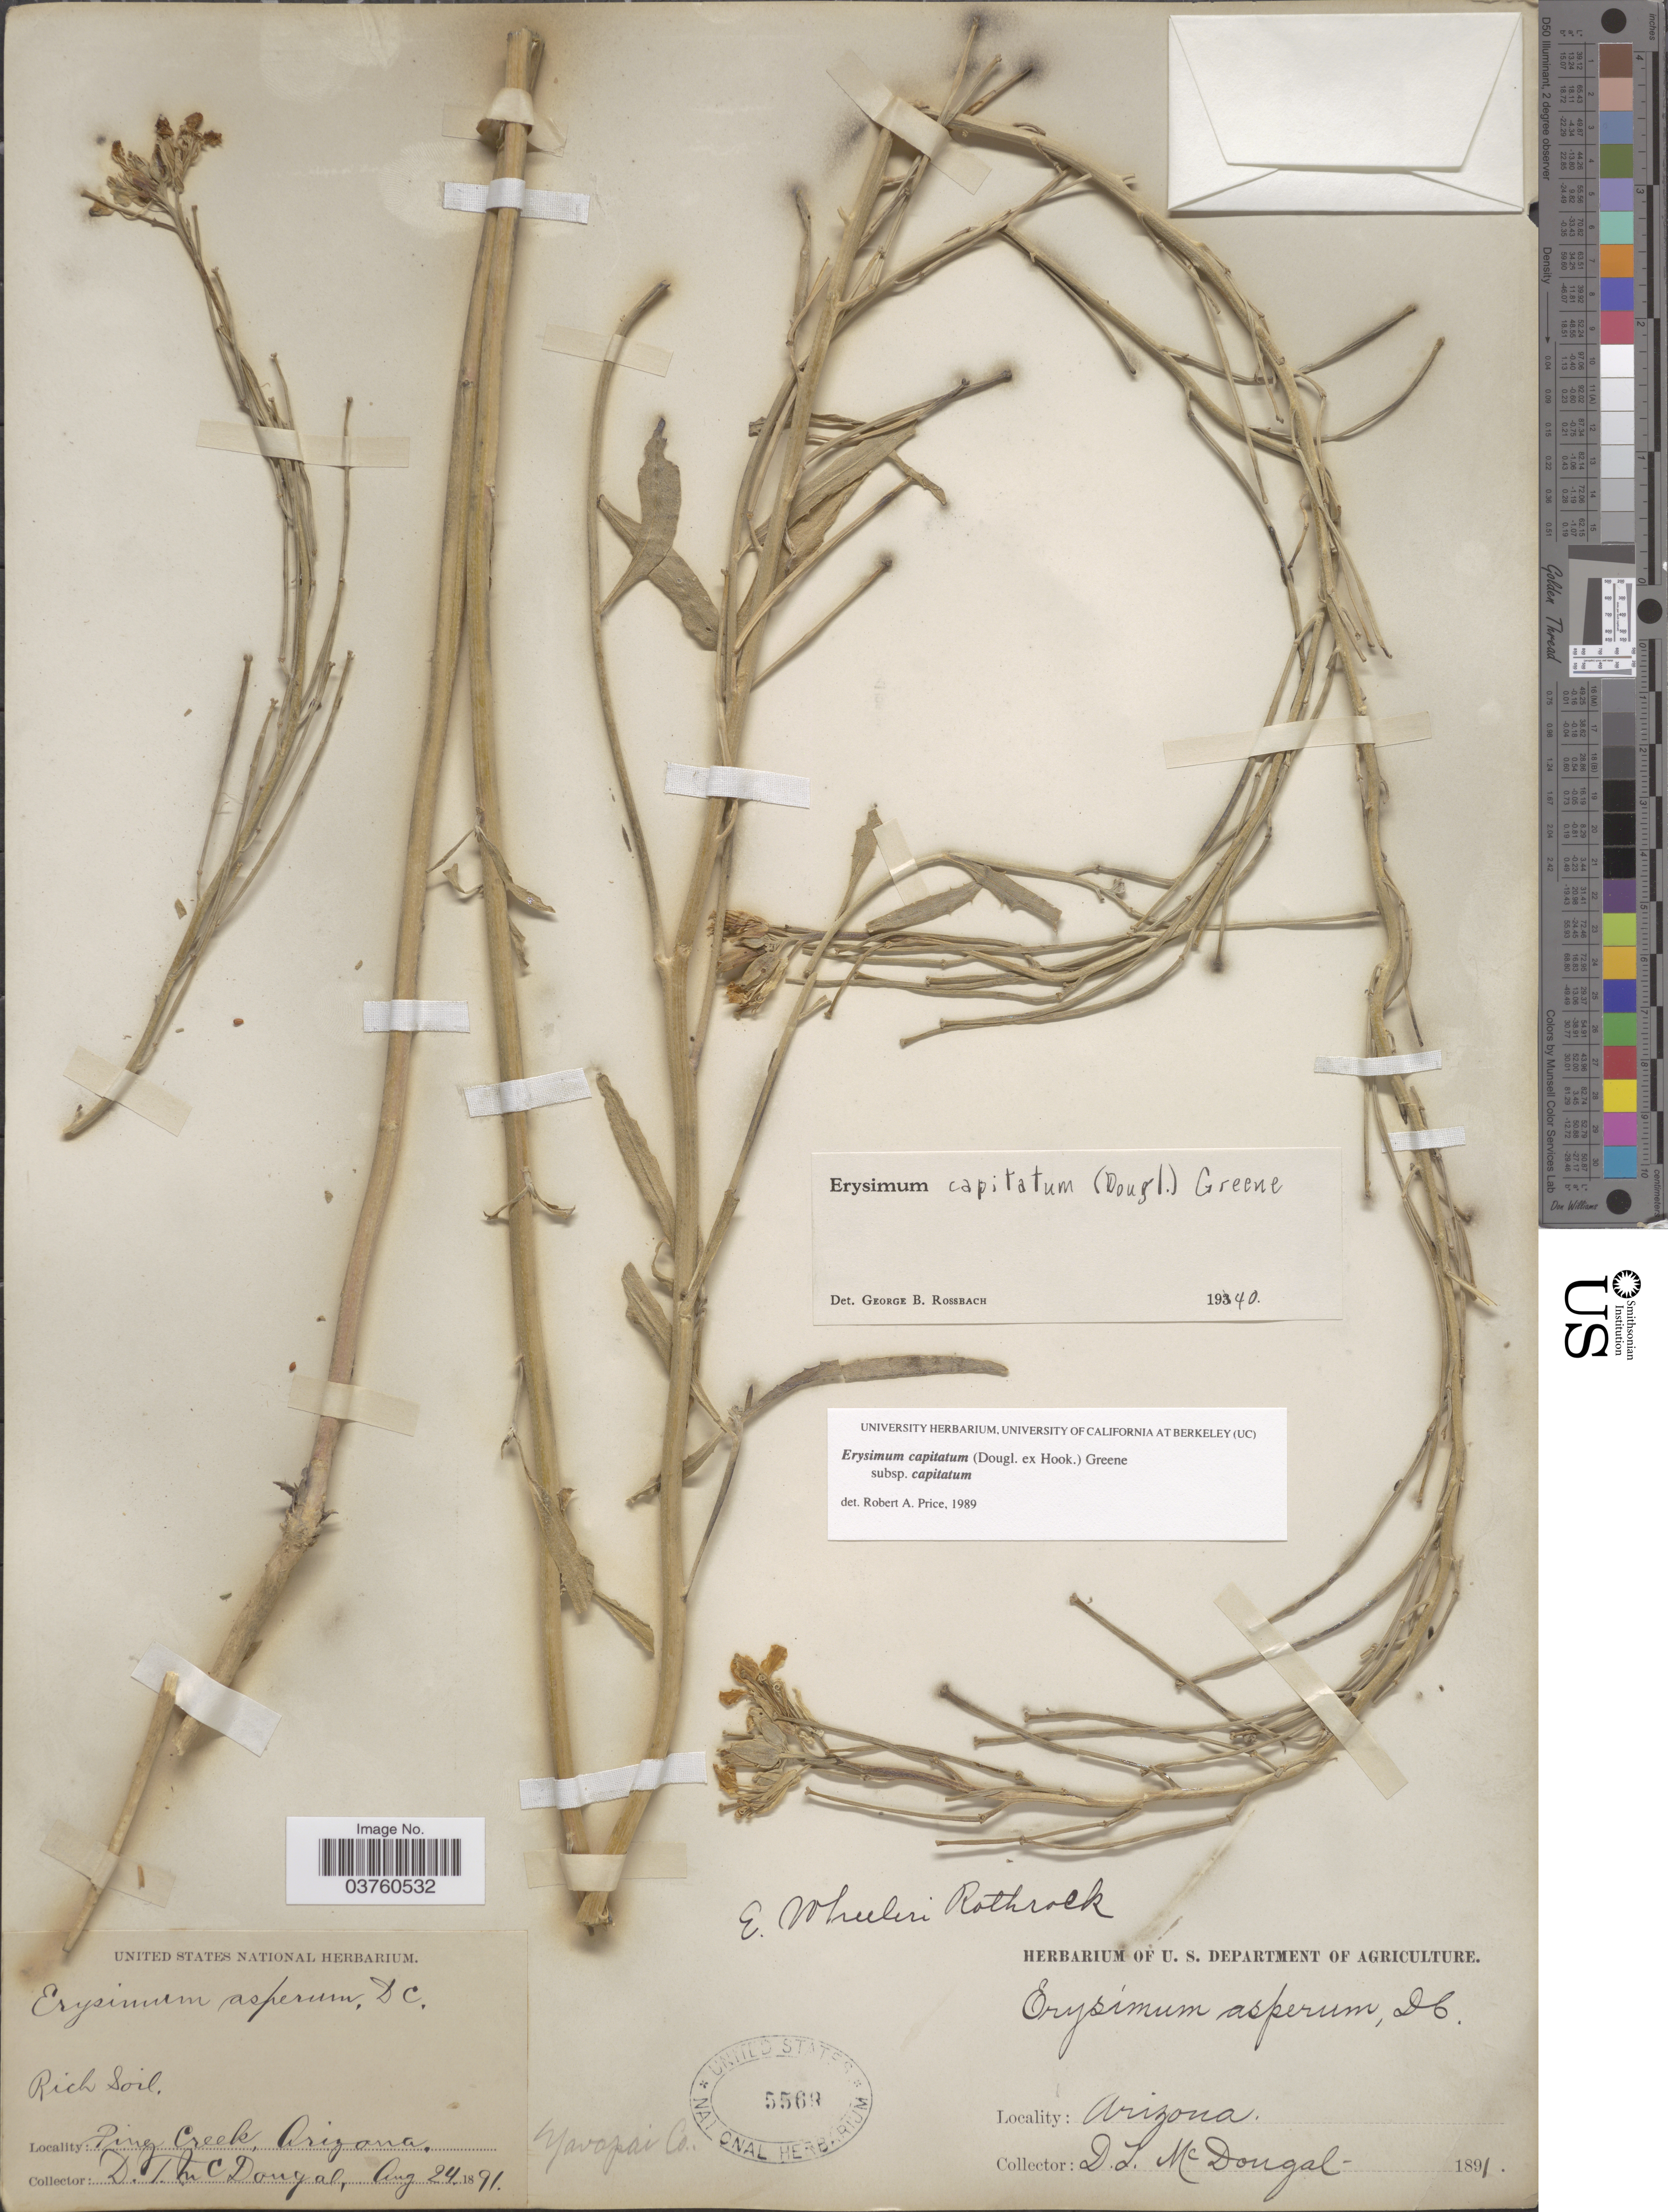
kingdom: Plantae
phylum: Tracheophyta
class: Magnoliopsida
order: Brassicales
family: Brassicaceae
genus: Erysimum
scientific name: Erysimum capitatum subsp. capitatum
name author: (Douglas ex Hook.) Greene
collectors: D. McDougal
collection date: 1891-08-24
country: United States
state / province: Arizona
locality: Pine Creek. Yavapai Co.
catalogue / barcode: US 5563